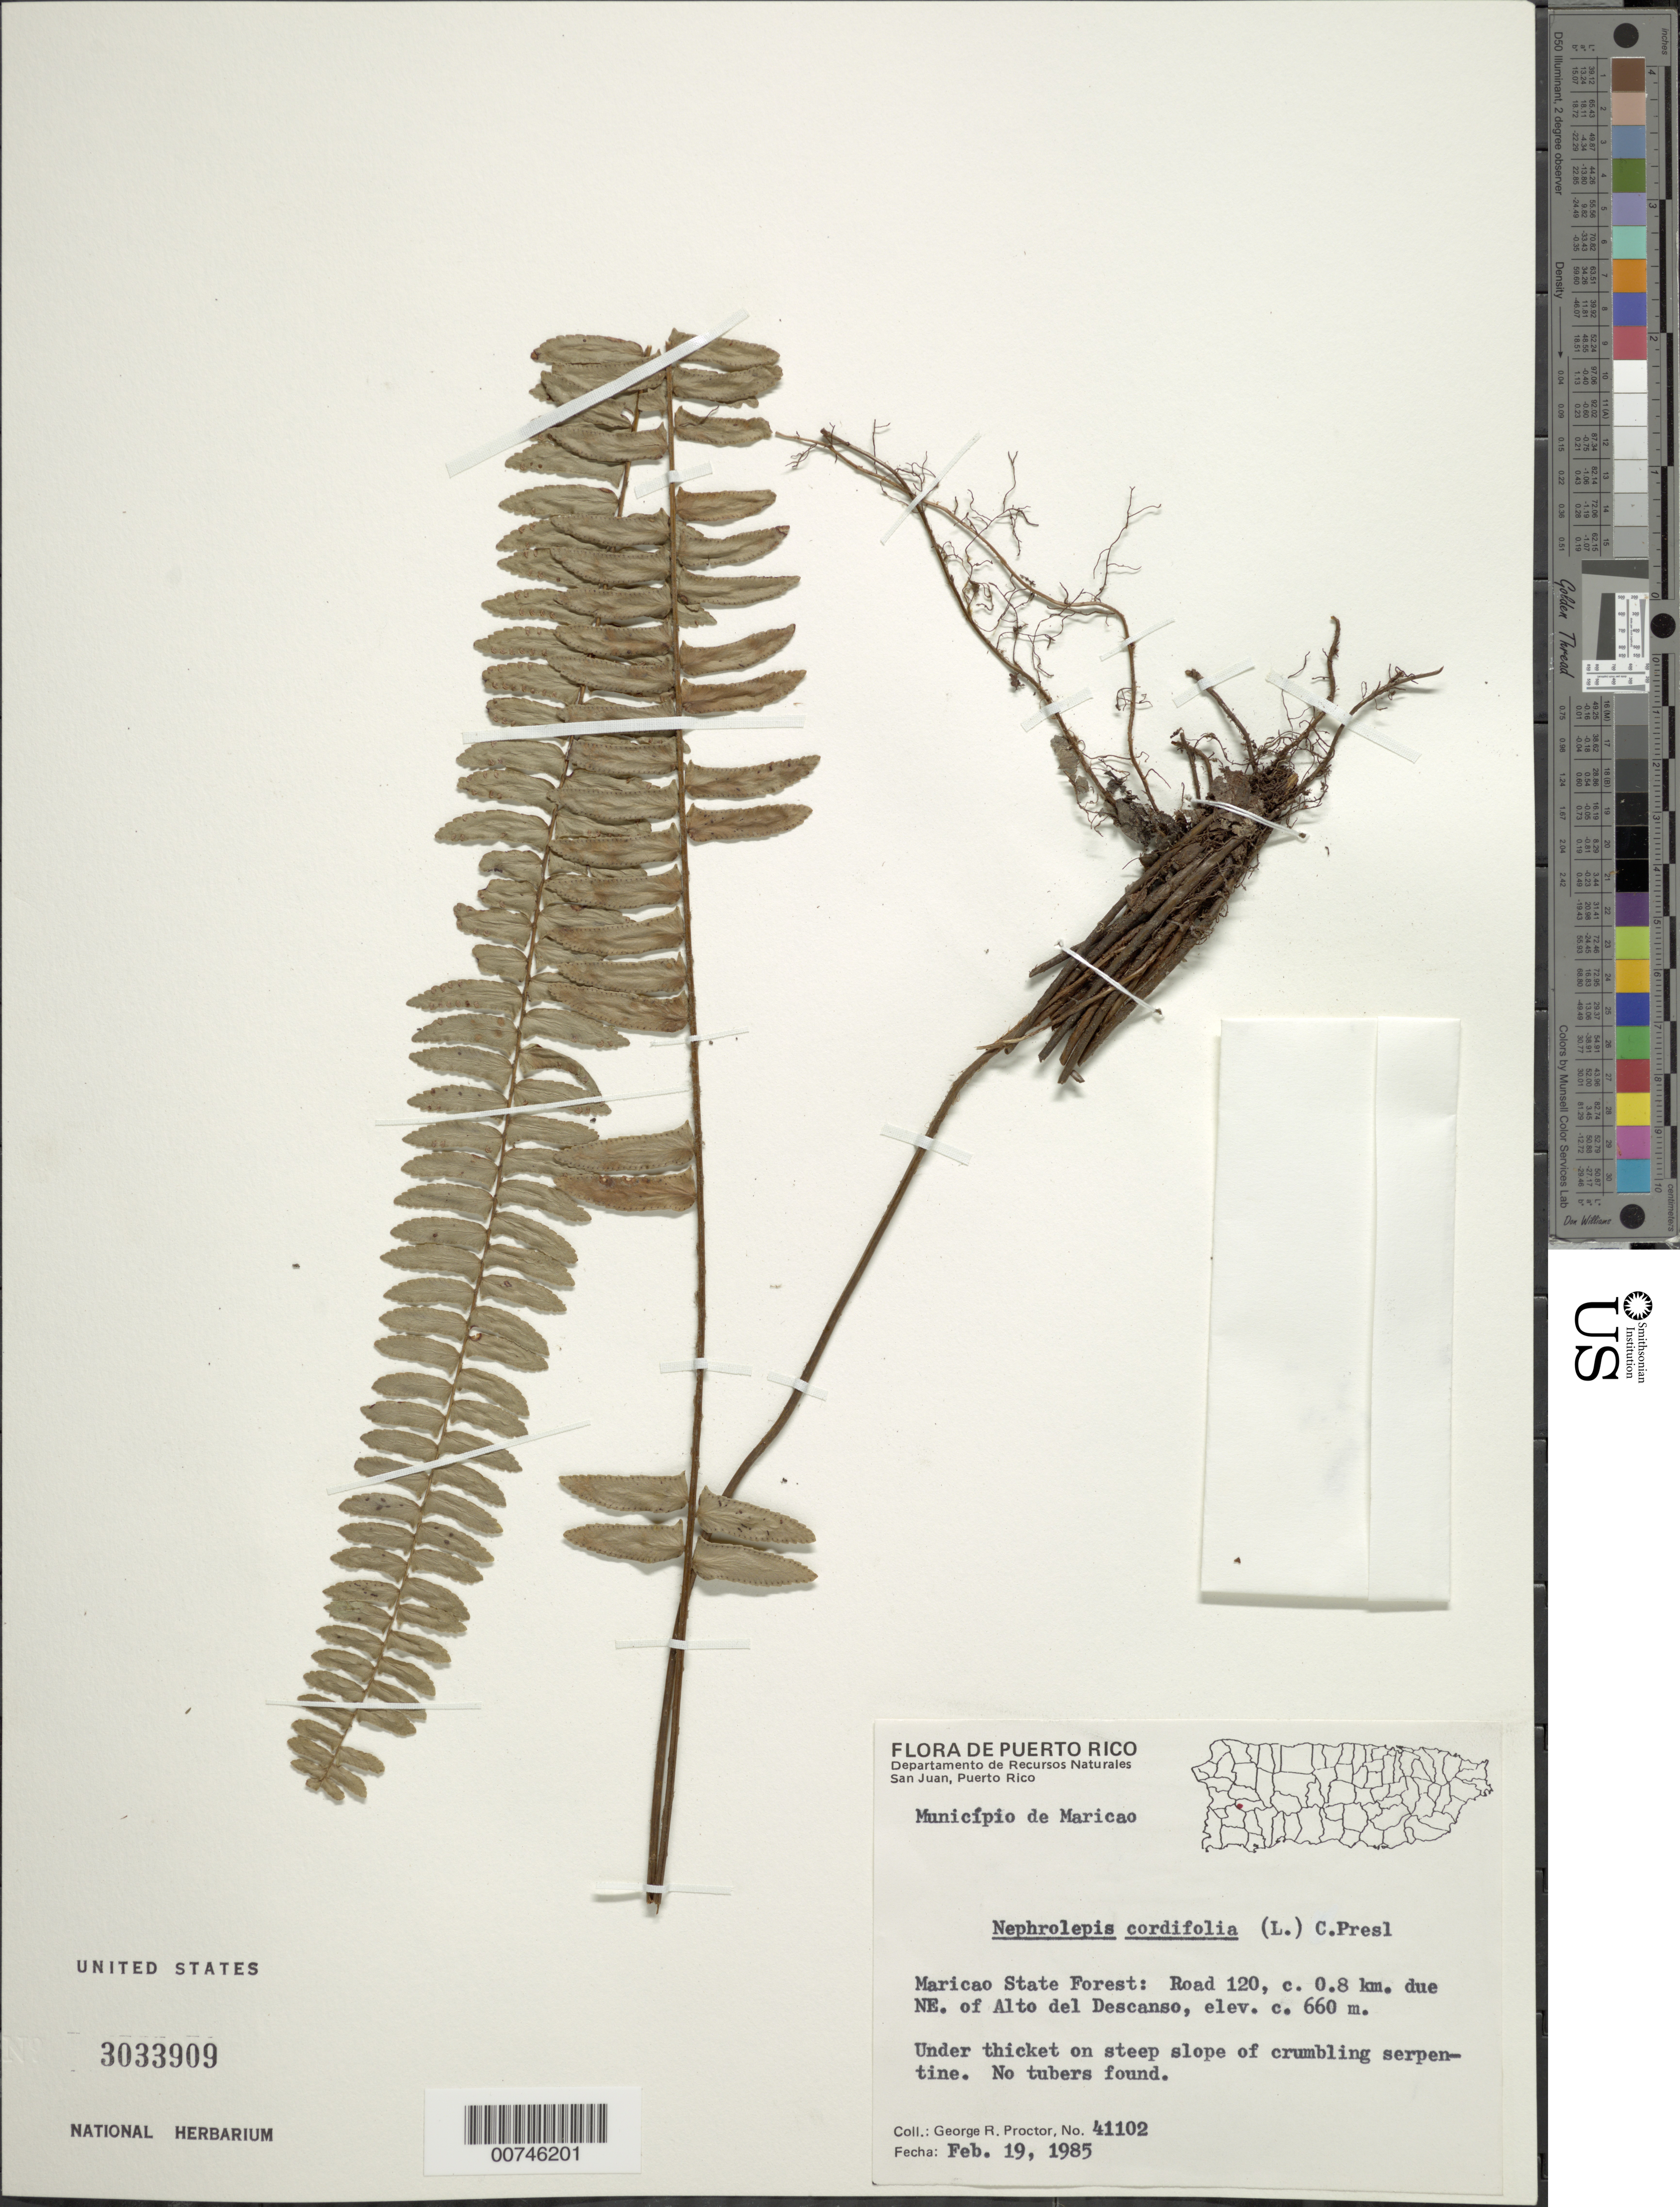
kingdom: Plantae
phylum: Tracheophyta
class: Polypodiopsida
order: Polypodiales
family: Nephrolepidaceae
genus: Nephrolepis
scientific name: Nephrolepis cordifolia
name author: (L.) C. Presl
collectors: G. R. Proctor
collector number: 41102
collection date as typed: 19 Feb 1985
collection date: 1985-02-19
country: Puerto Rico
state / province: Maricao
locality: Maricao State Forest: Road 120, c. 0.8 km due NE of Alto del Descanso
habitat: Under thicket on steep slope of crumbling serpentine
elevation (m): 660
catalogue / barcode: US 3033909